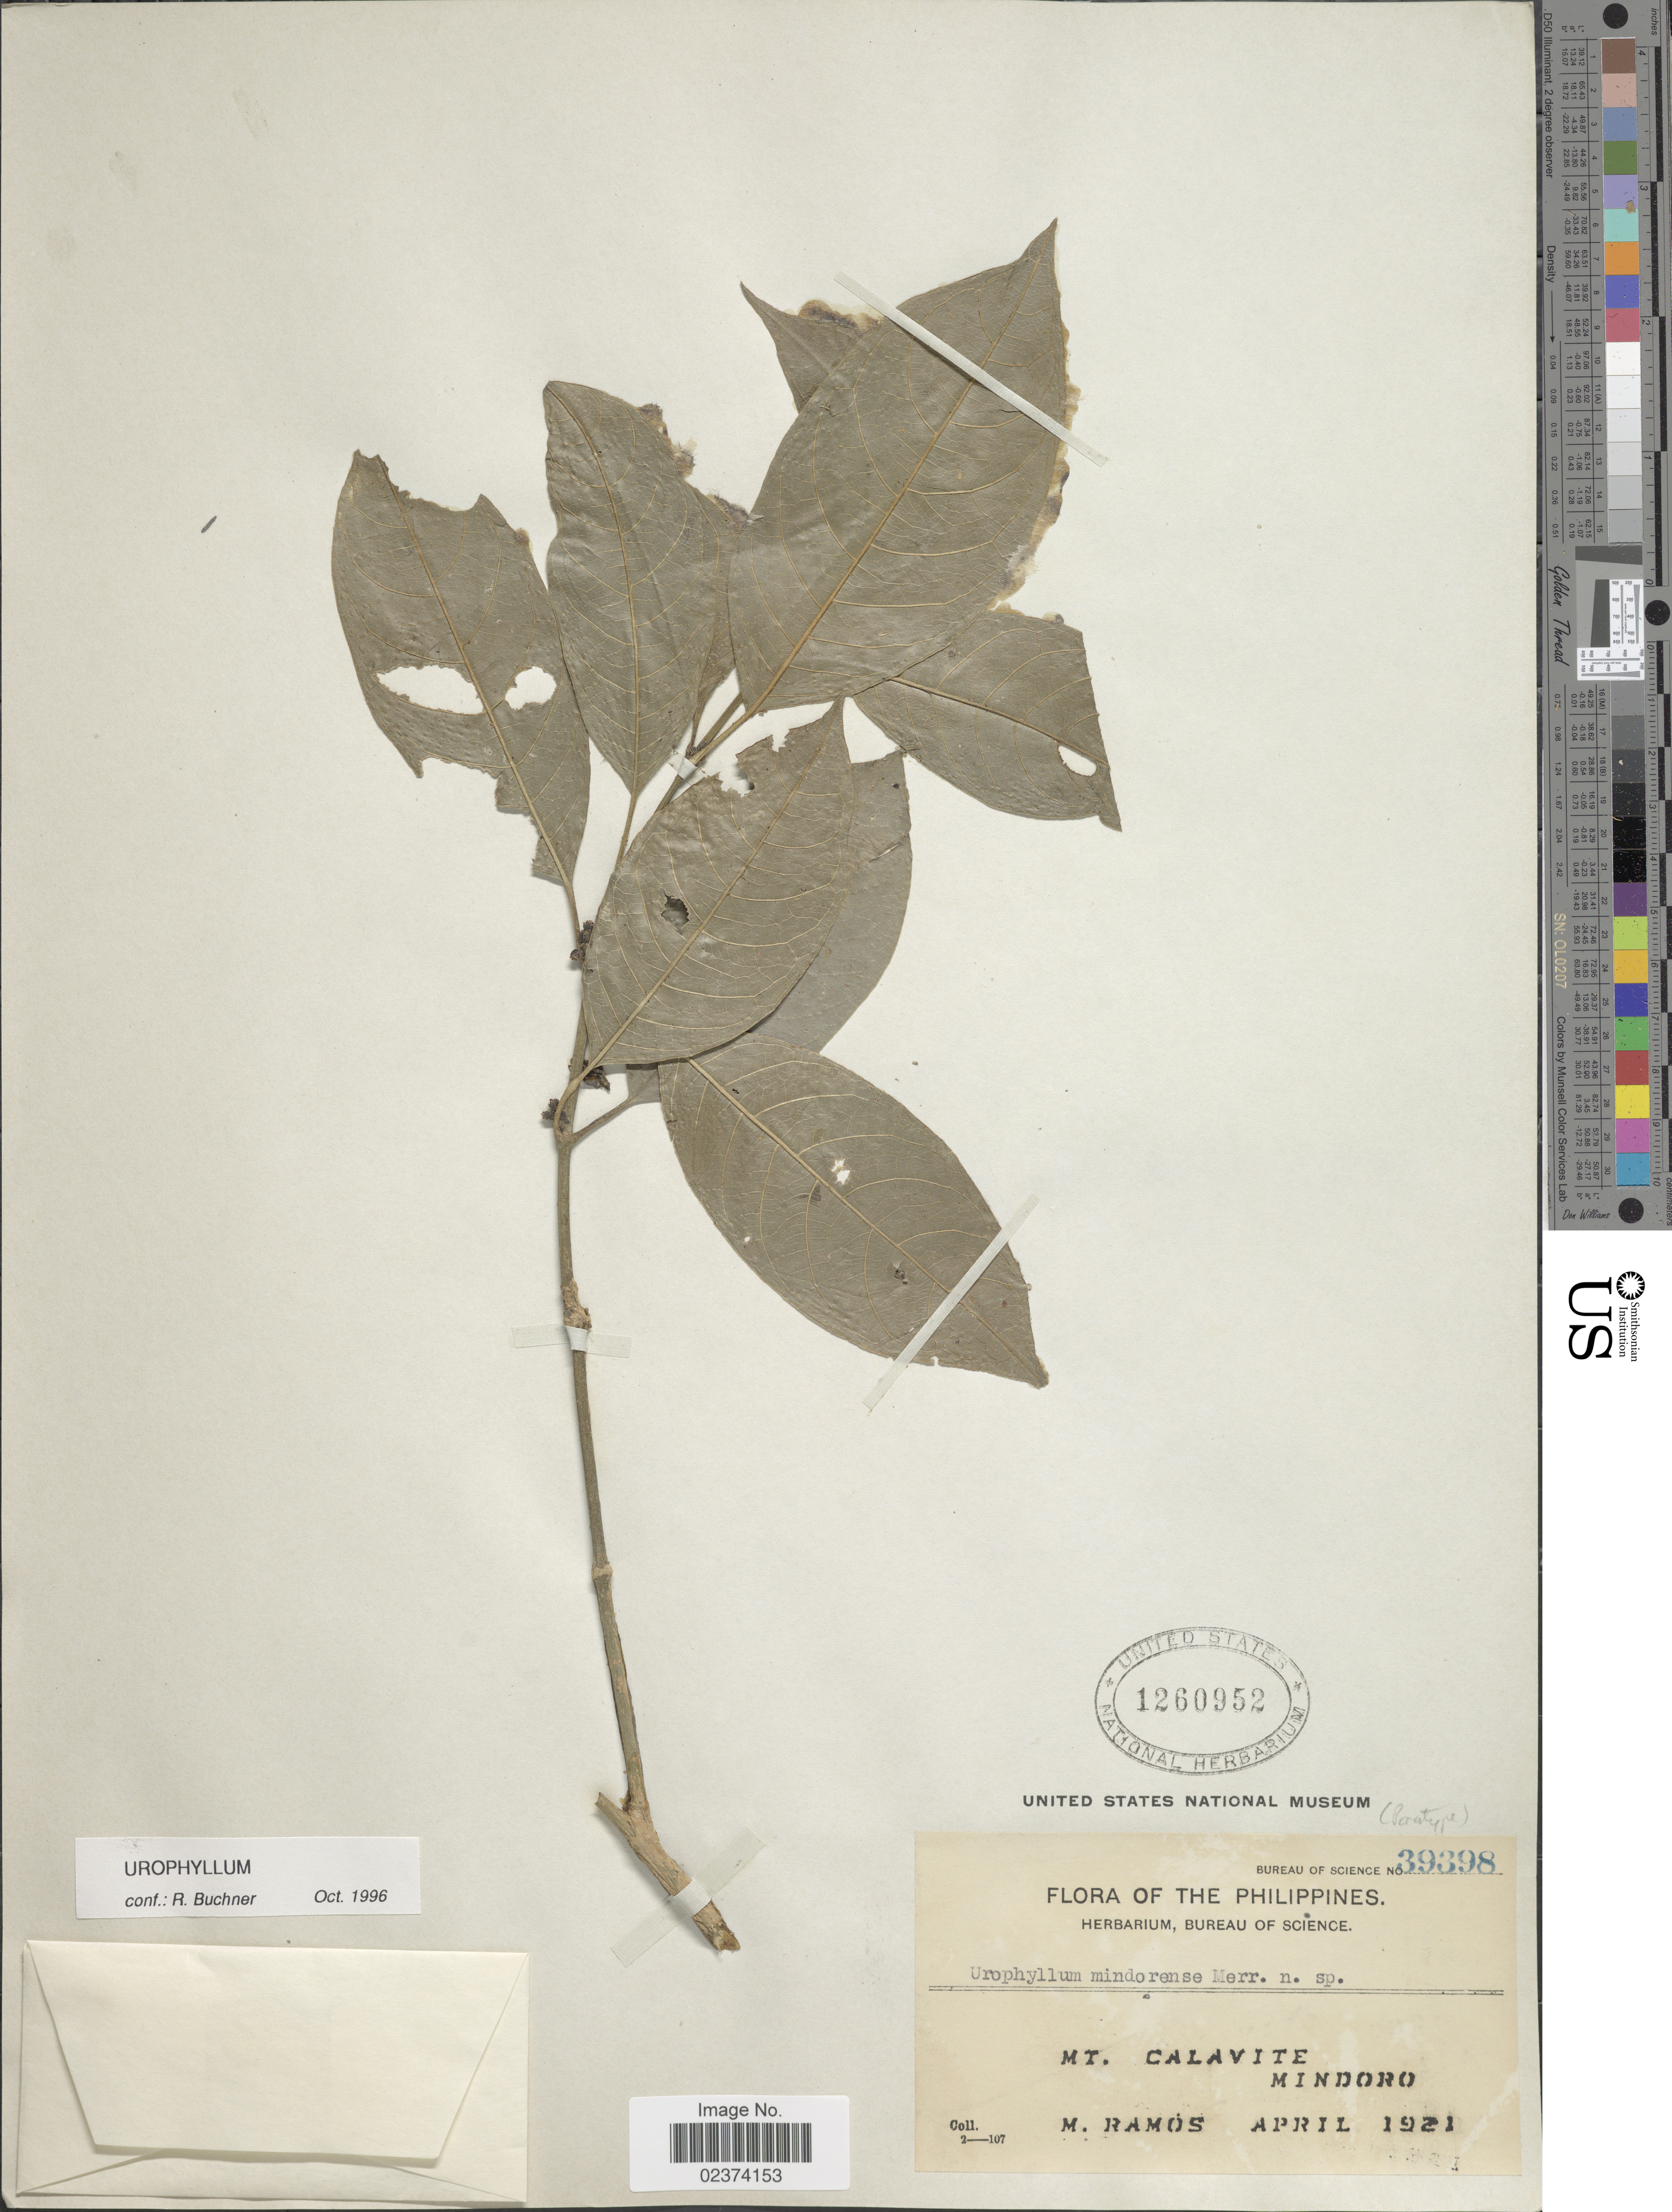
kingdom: Plantae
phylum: Tracheophyta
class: Magnoliopsida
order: Gentianales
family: Rubiaceae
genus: Urophyllum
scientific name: Urophyllum sp.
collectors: M. Ramos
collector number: Bureau of Science 39398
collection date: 1921-04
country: Philippines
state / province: Mimaropa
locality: Mt. Calavite, Mindoro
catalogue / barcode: US 1260952